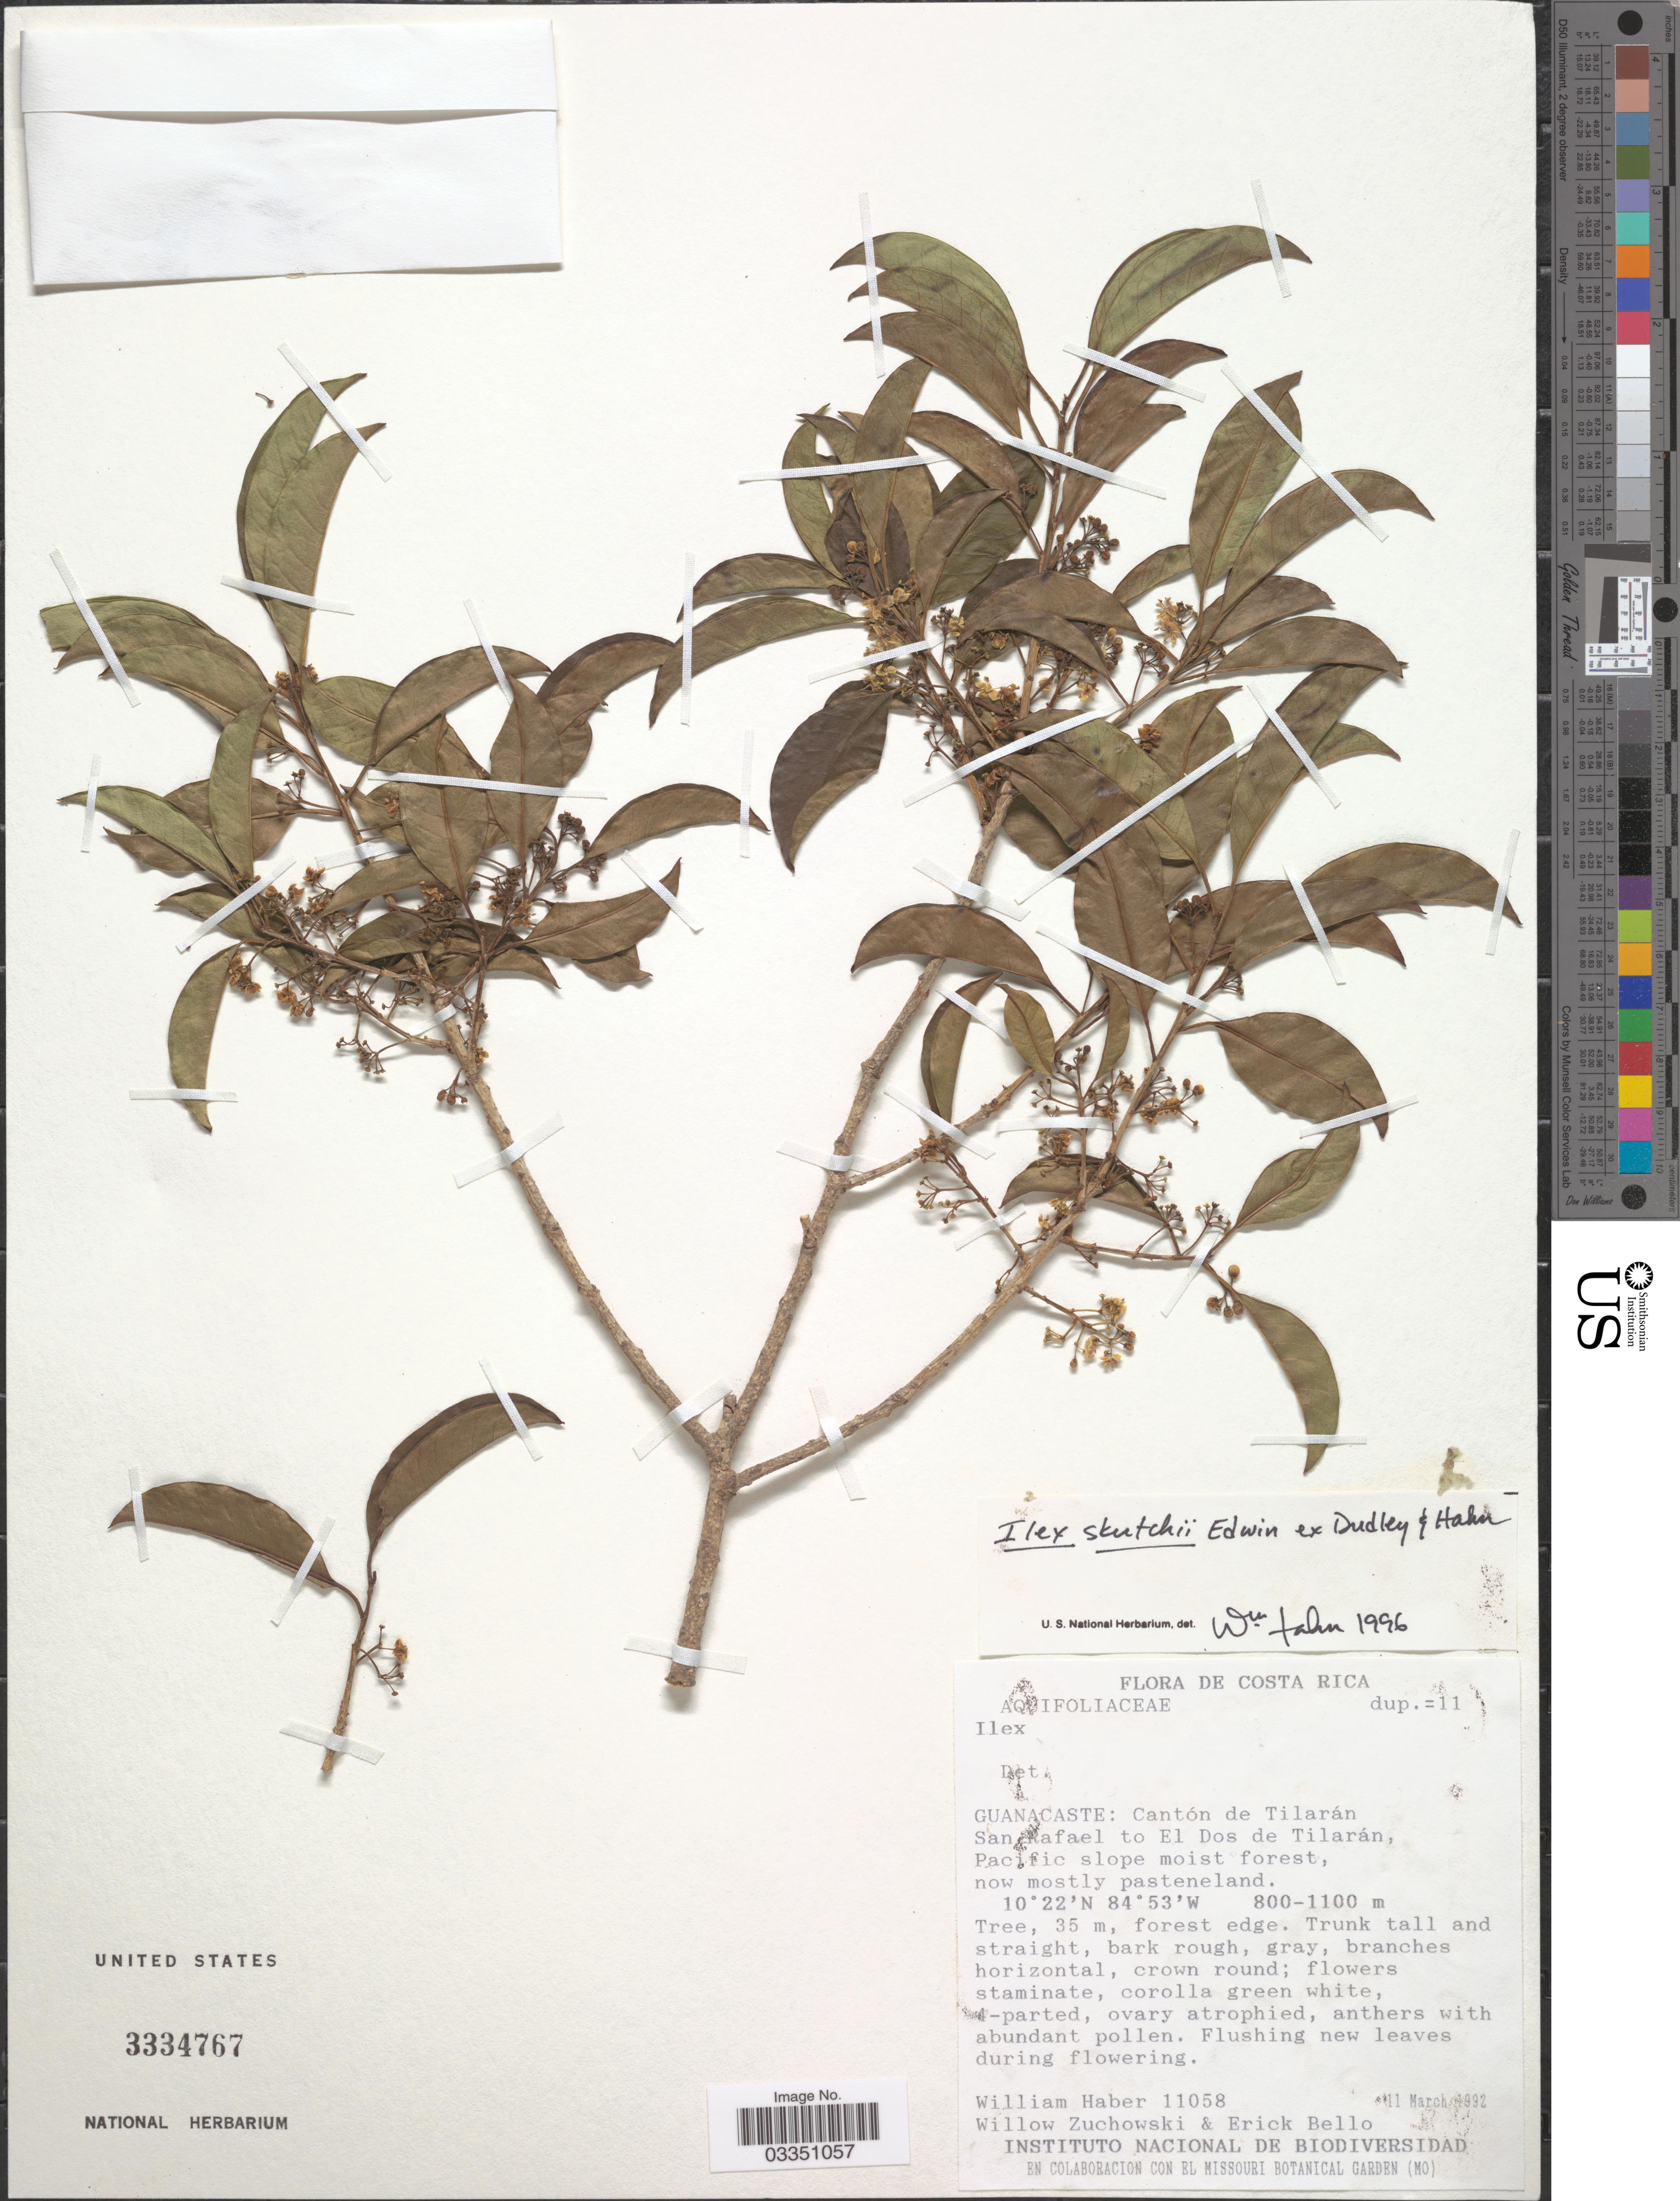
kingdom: Plantae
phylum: Tracheophyta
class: Magnoliopsida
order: Aquifoliales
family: Aquifoliaceae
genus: Ilex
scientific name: Ilex skutchii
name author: Edwin ex T.R. Dudley & W.J. Hahn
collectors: W. Haber, W. Zuchowski & E. Bello C.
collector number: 11058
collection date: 1992-03-11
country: Costa Rica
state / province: Guanacaste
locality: Cantón de Tilarán San Rafael to El Dos de Tilarán, Pacific slope moist forest, now mostly pasteneland.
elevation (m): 800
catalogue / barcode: US 3334767